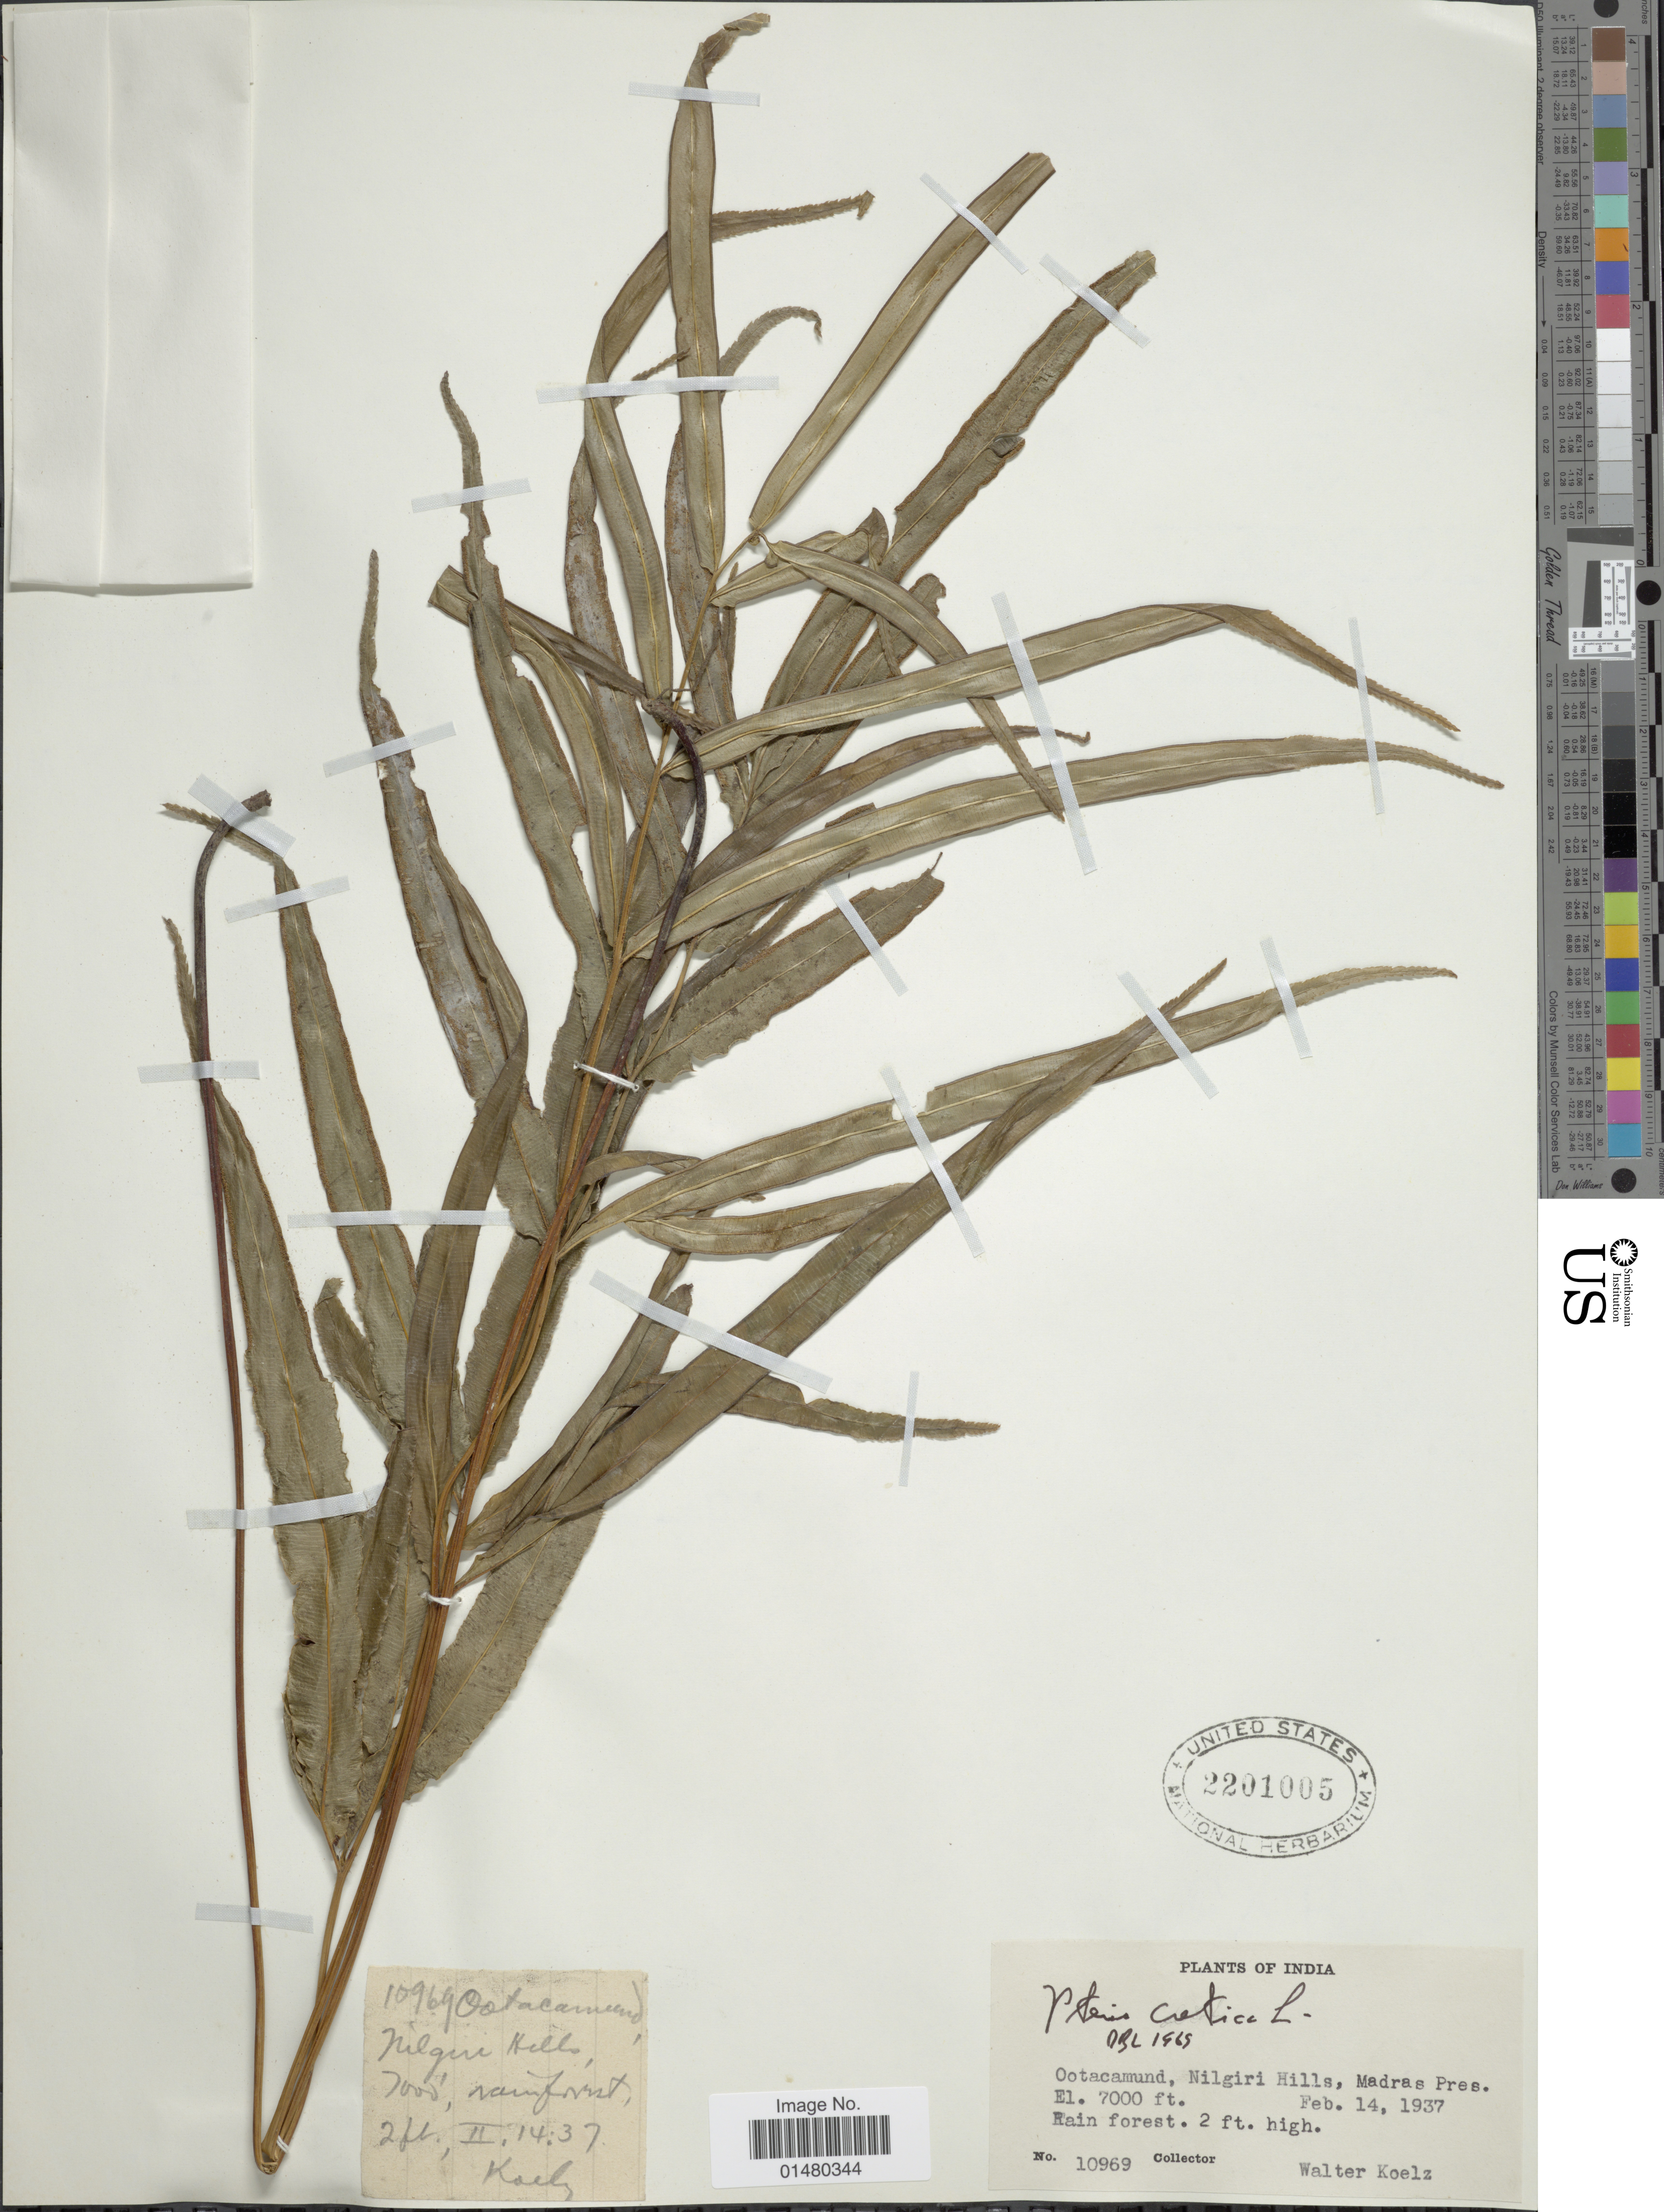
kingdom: Plantae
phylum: Tracheophyta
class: Polypodiopsida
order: Polypodiales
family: Pteridaceae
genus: Pteris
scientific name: Pteris cretica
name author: L.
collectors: W. N. Koelz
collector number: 10969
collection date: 1937-02-14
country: India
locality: Ootacamund, Nilgri Hills, Madras Pres.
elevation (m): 2134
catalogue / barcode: US 2201005